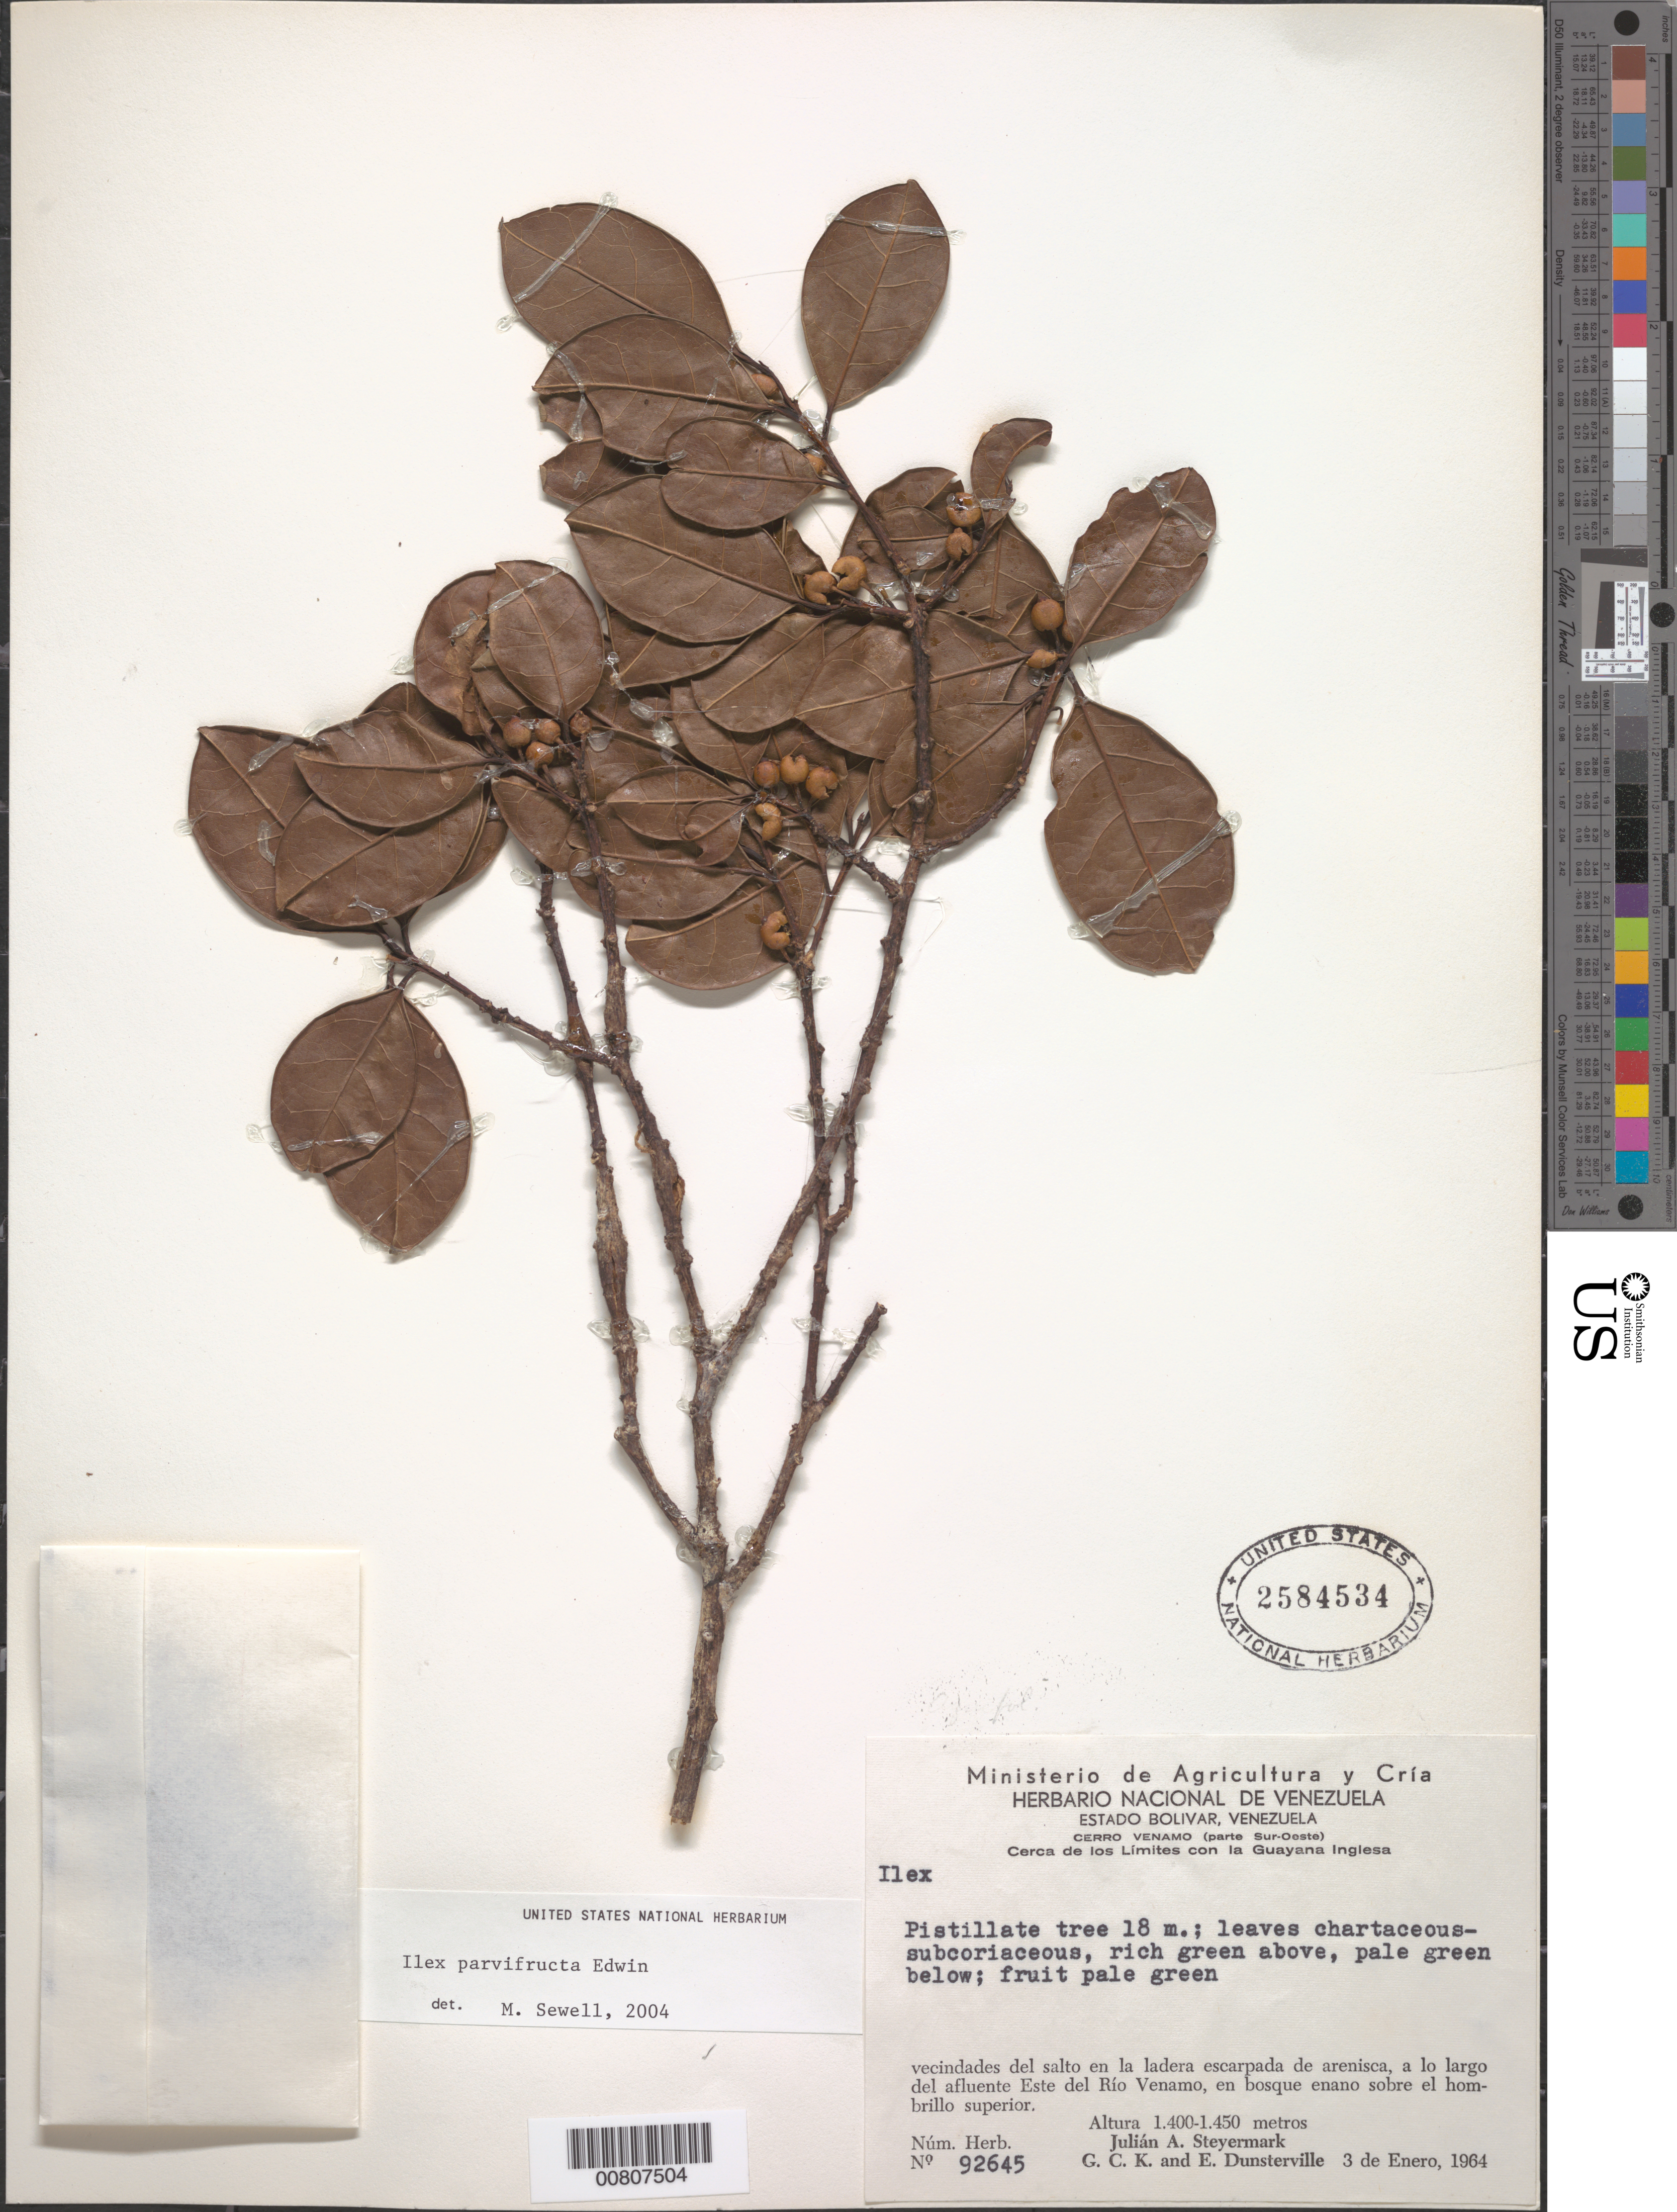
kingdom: Plantae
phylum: Tracheophyta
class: Magnoliopsida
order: Aquifoliales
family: Aquifoliaceae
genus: Ilex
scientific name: Ilex parvifructa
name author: Edwin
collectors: J. Steyermark, G. C. K. Dunsterville & E. Dunsterville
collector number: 92645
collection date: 1964-01-03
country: Venezuela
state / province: Bolivar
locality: Cerro Venamo (parte Sur-Oeste). Cerca de los Límites con la Guayana Inglesa. Vecindades del salto en la ladera escarpada de arenisca, a lo largo del afluente Este del Río Venamo, en bosque enano sobre el hombrillo superior.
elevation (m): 1400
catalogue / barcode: US 2584534